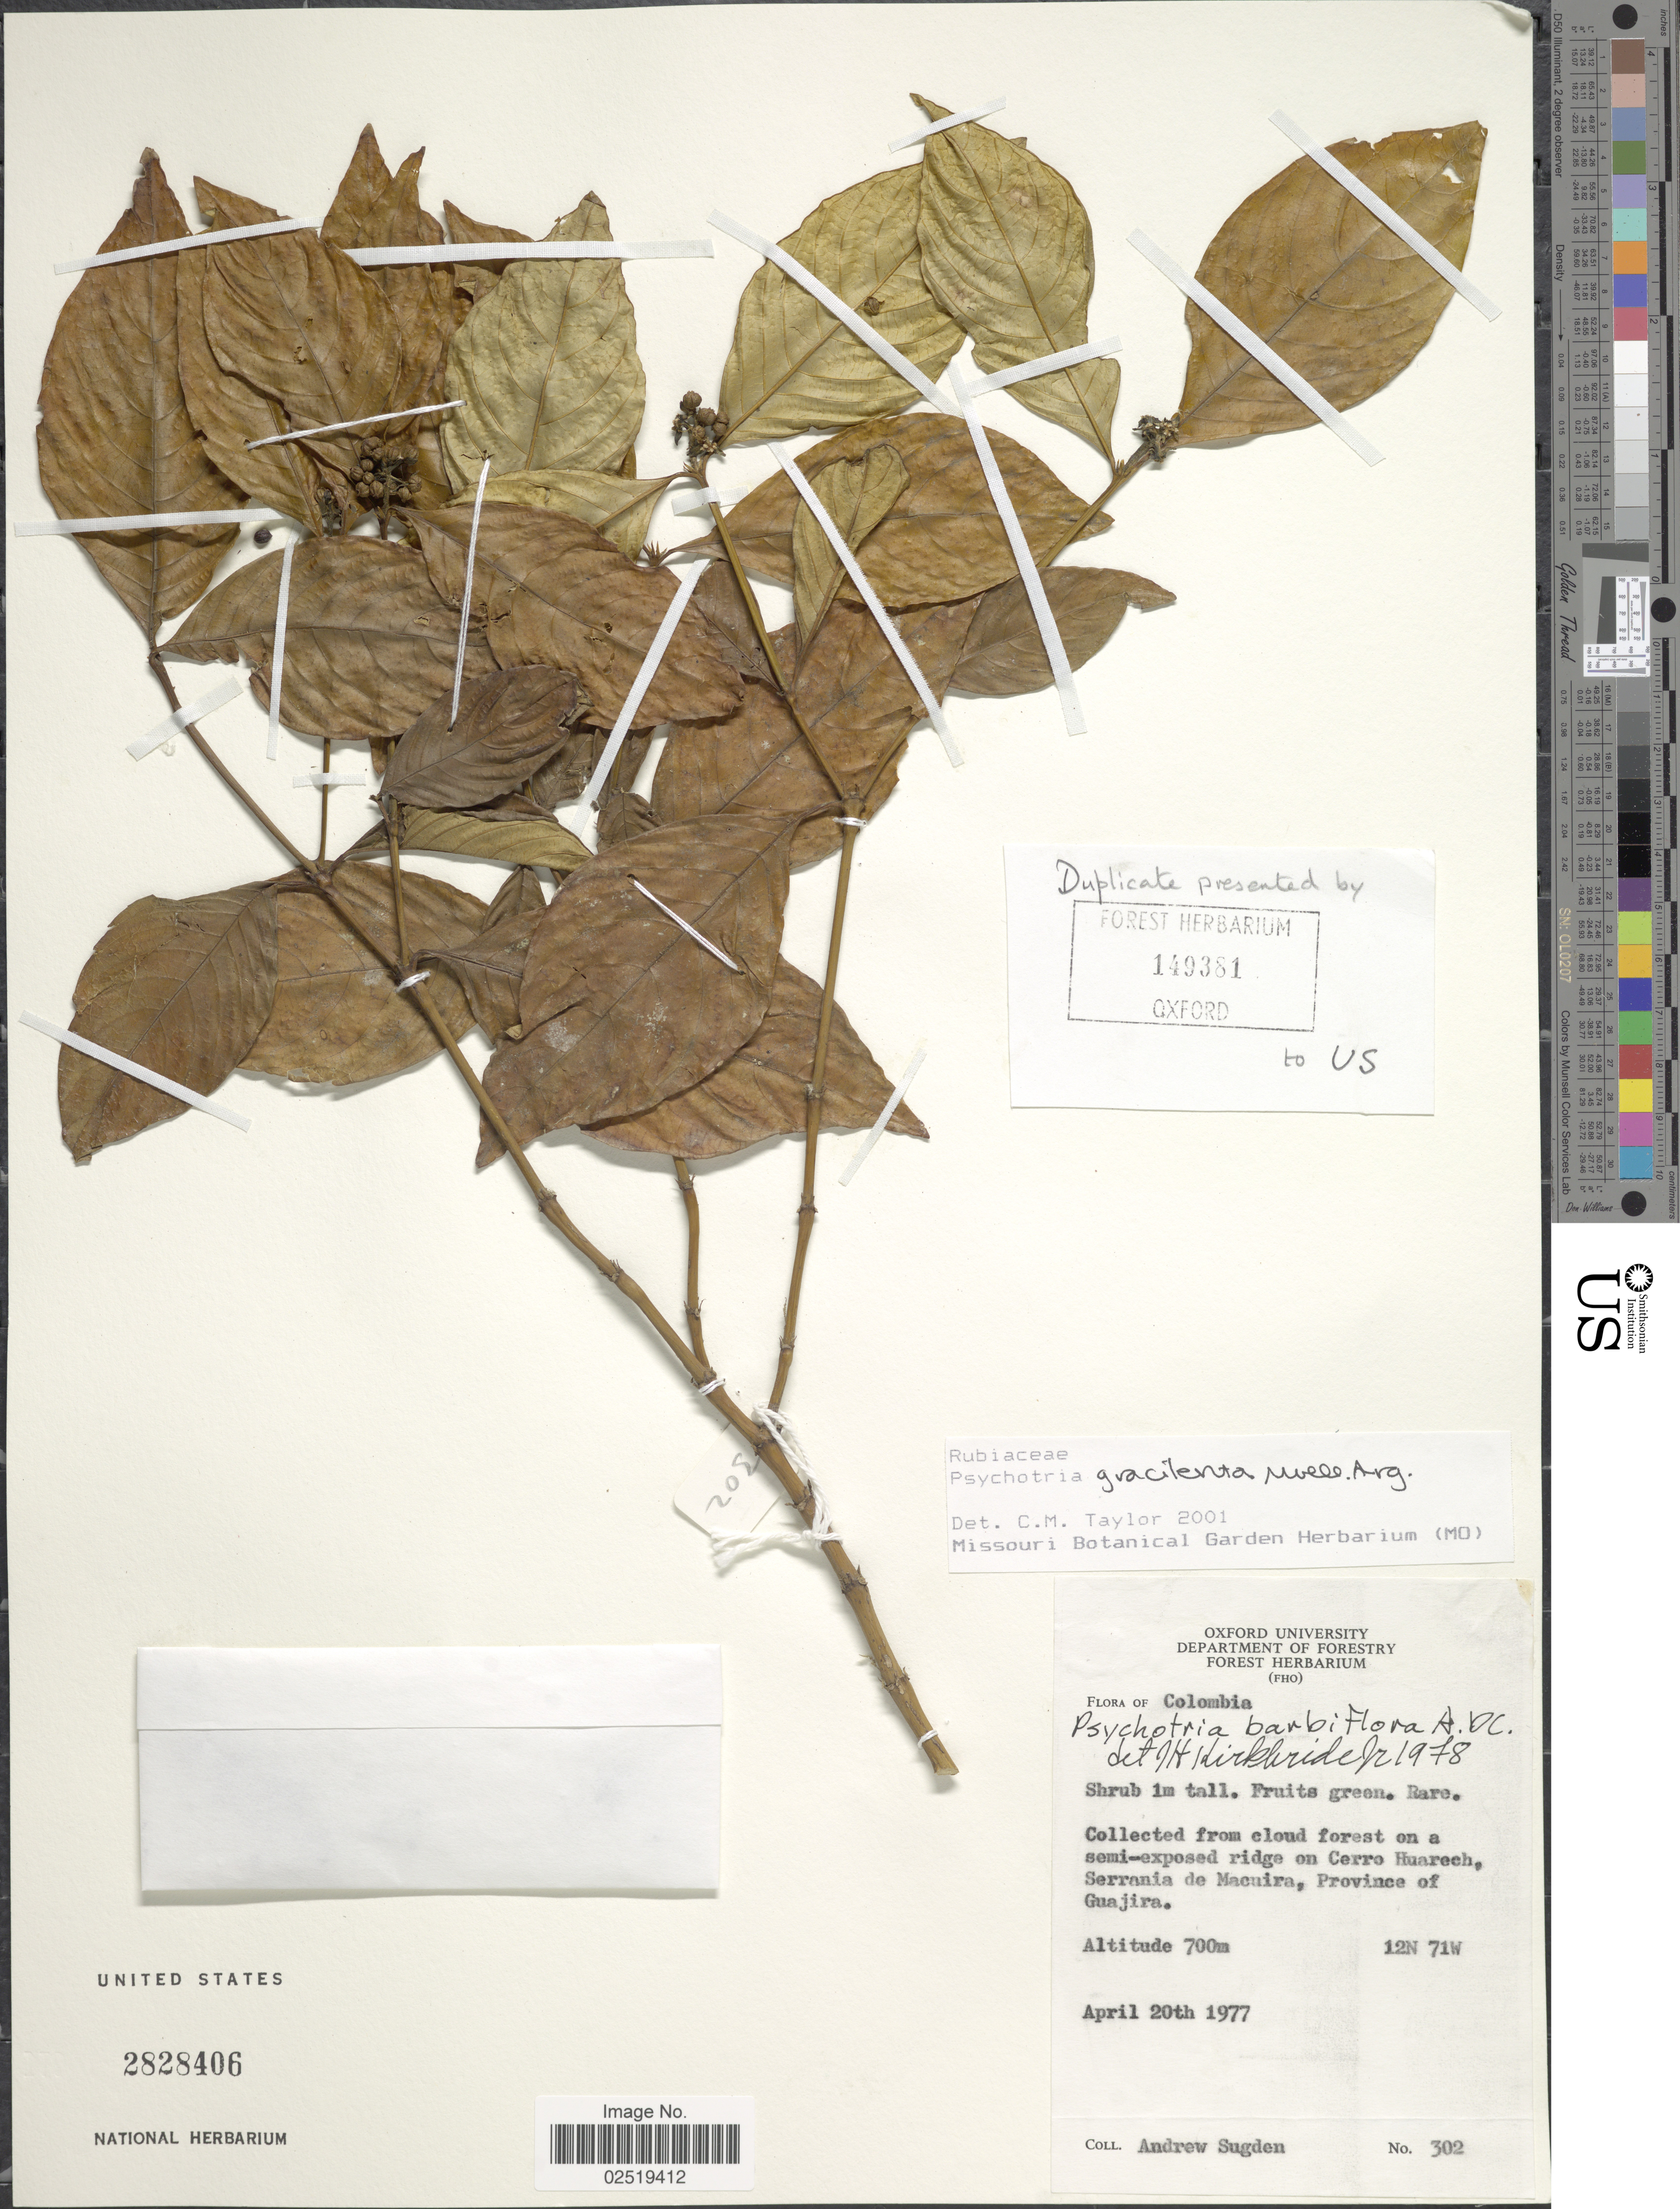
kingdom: Plantae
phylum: Tracheophyta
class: Magnoliopsida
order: Gentianales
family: Rubiaceae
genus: Psychotria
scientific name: Psychotria gracilenta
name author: Müll. Arg.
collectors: A. Sugden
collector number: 302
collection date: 1977-04-20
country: Colombia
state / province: La Guajira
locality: From cloud forest on a semi-exposed ridge on Cerro Huarech, Serrania de Macuira.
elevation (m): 700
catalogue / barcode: US 2828406